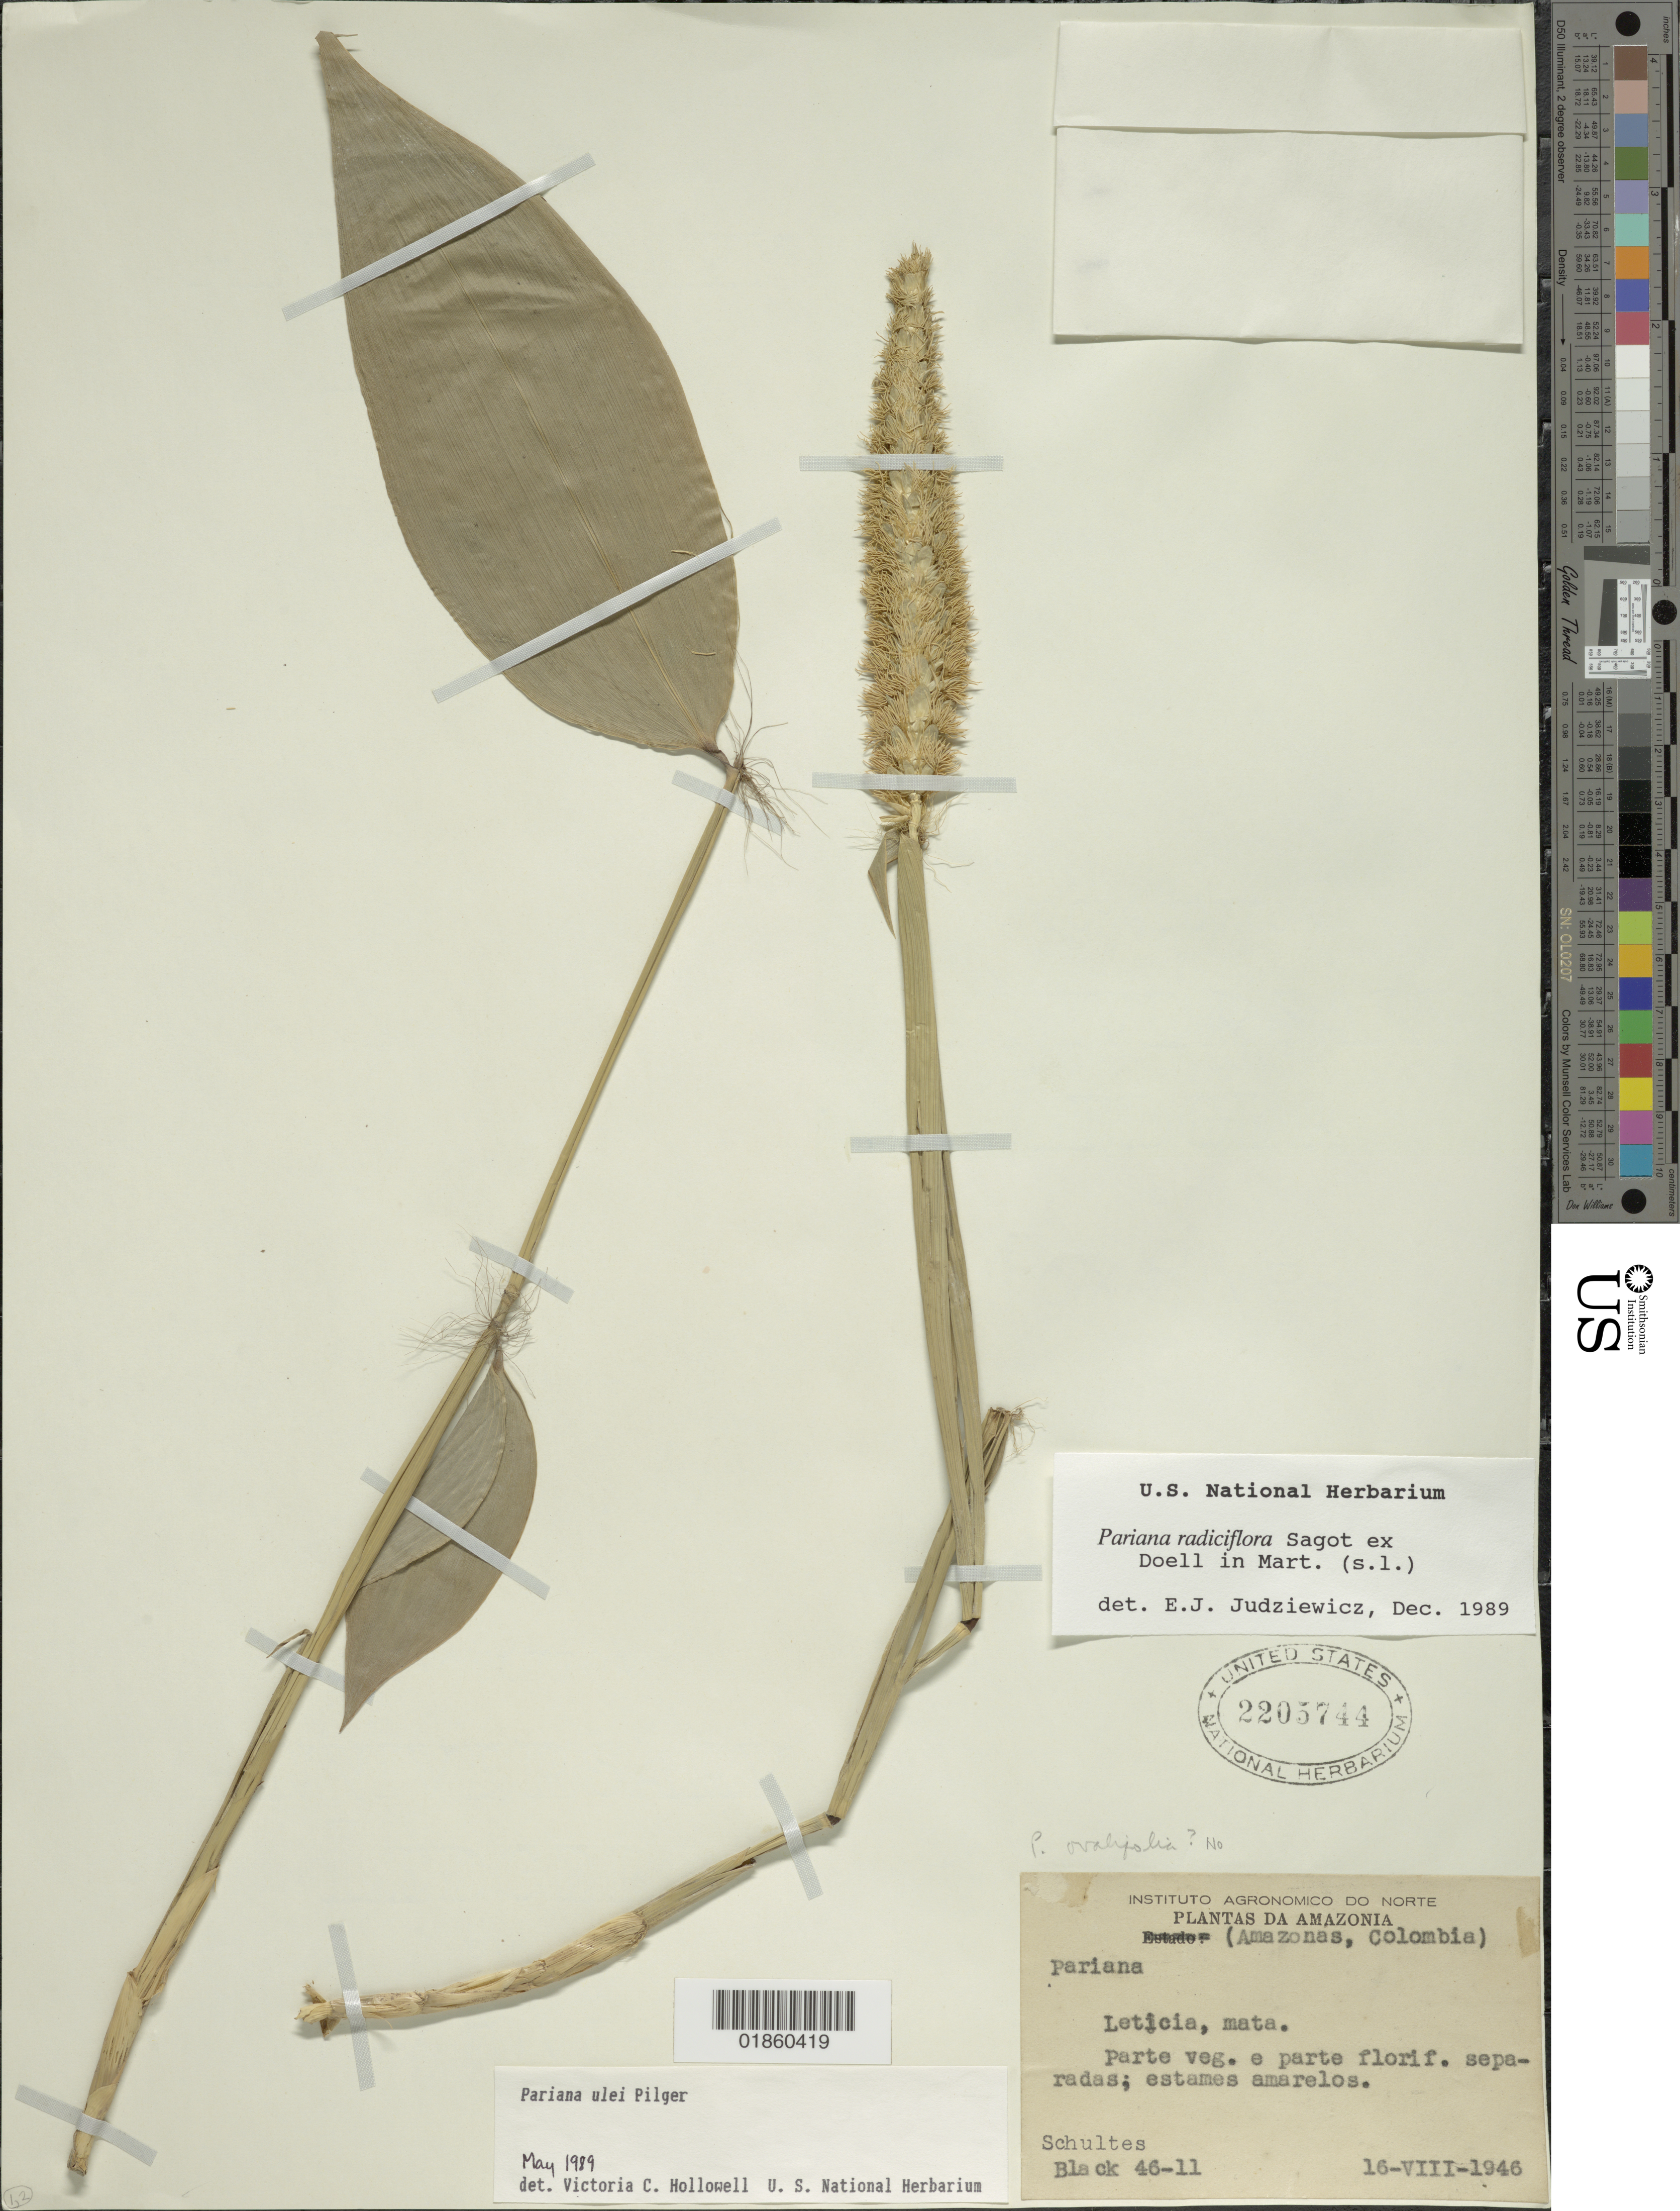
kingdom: Plantae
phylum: Tracheophyta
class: Liliopsida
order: Poales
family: Poaceae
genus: Pariana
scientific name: Pariana radiciflora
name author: Sagot ex Döll in Mart.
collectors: -- Schultes & -- Black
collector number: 46-11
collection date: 1946-08-16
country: Colombia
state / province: Amazônas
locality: Leticia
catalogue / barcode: US 2205744